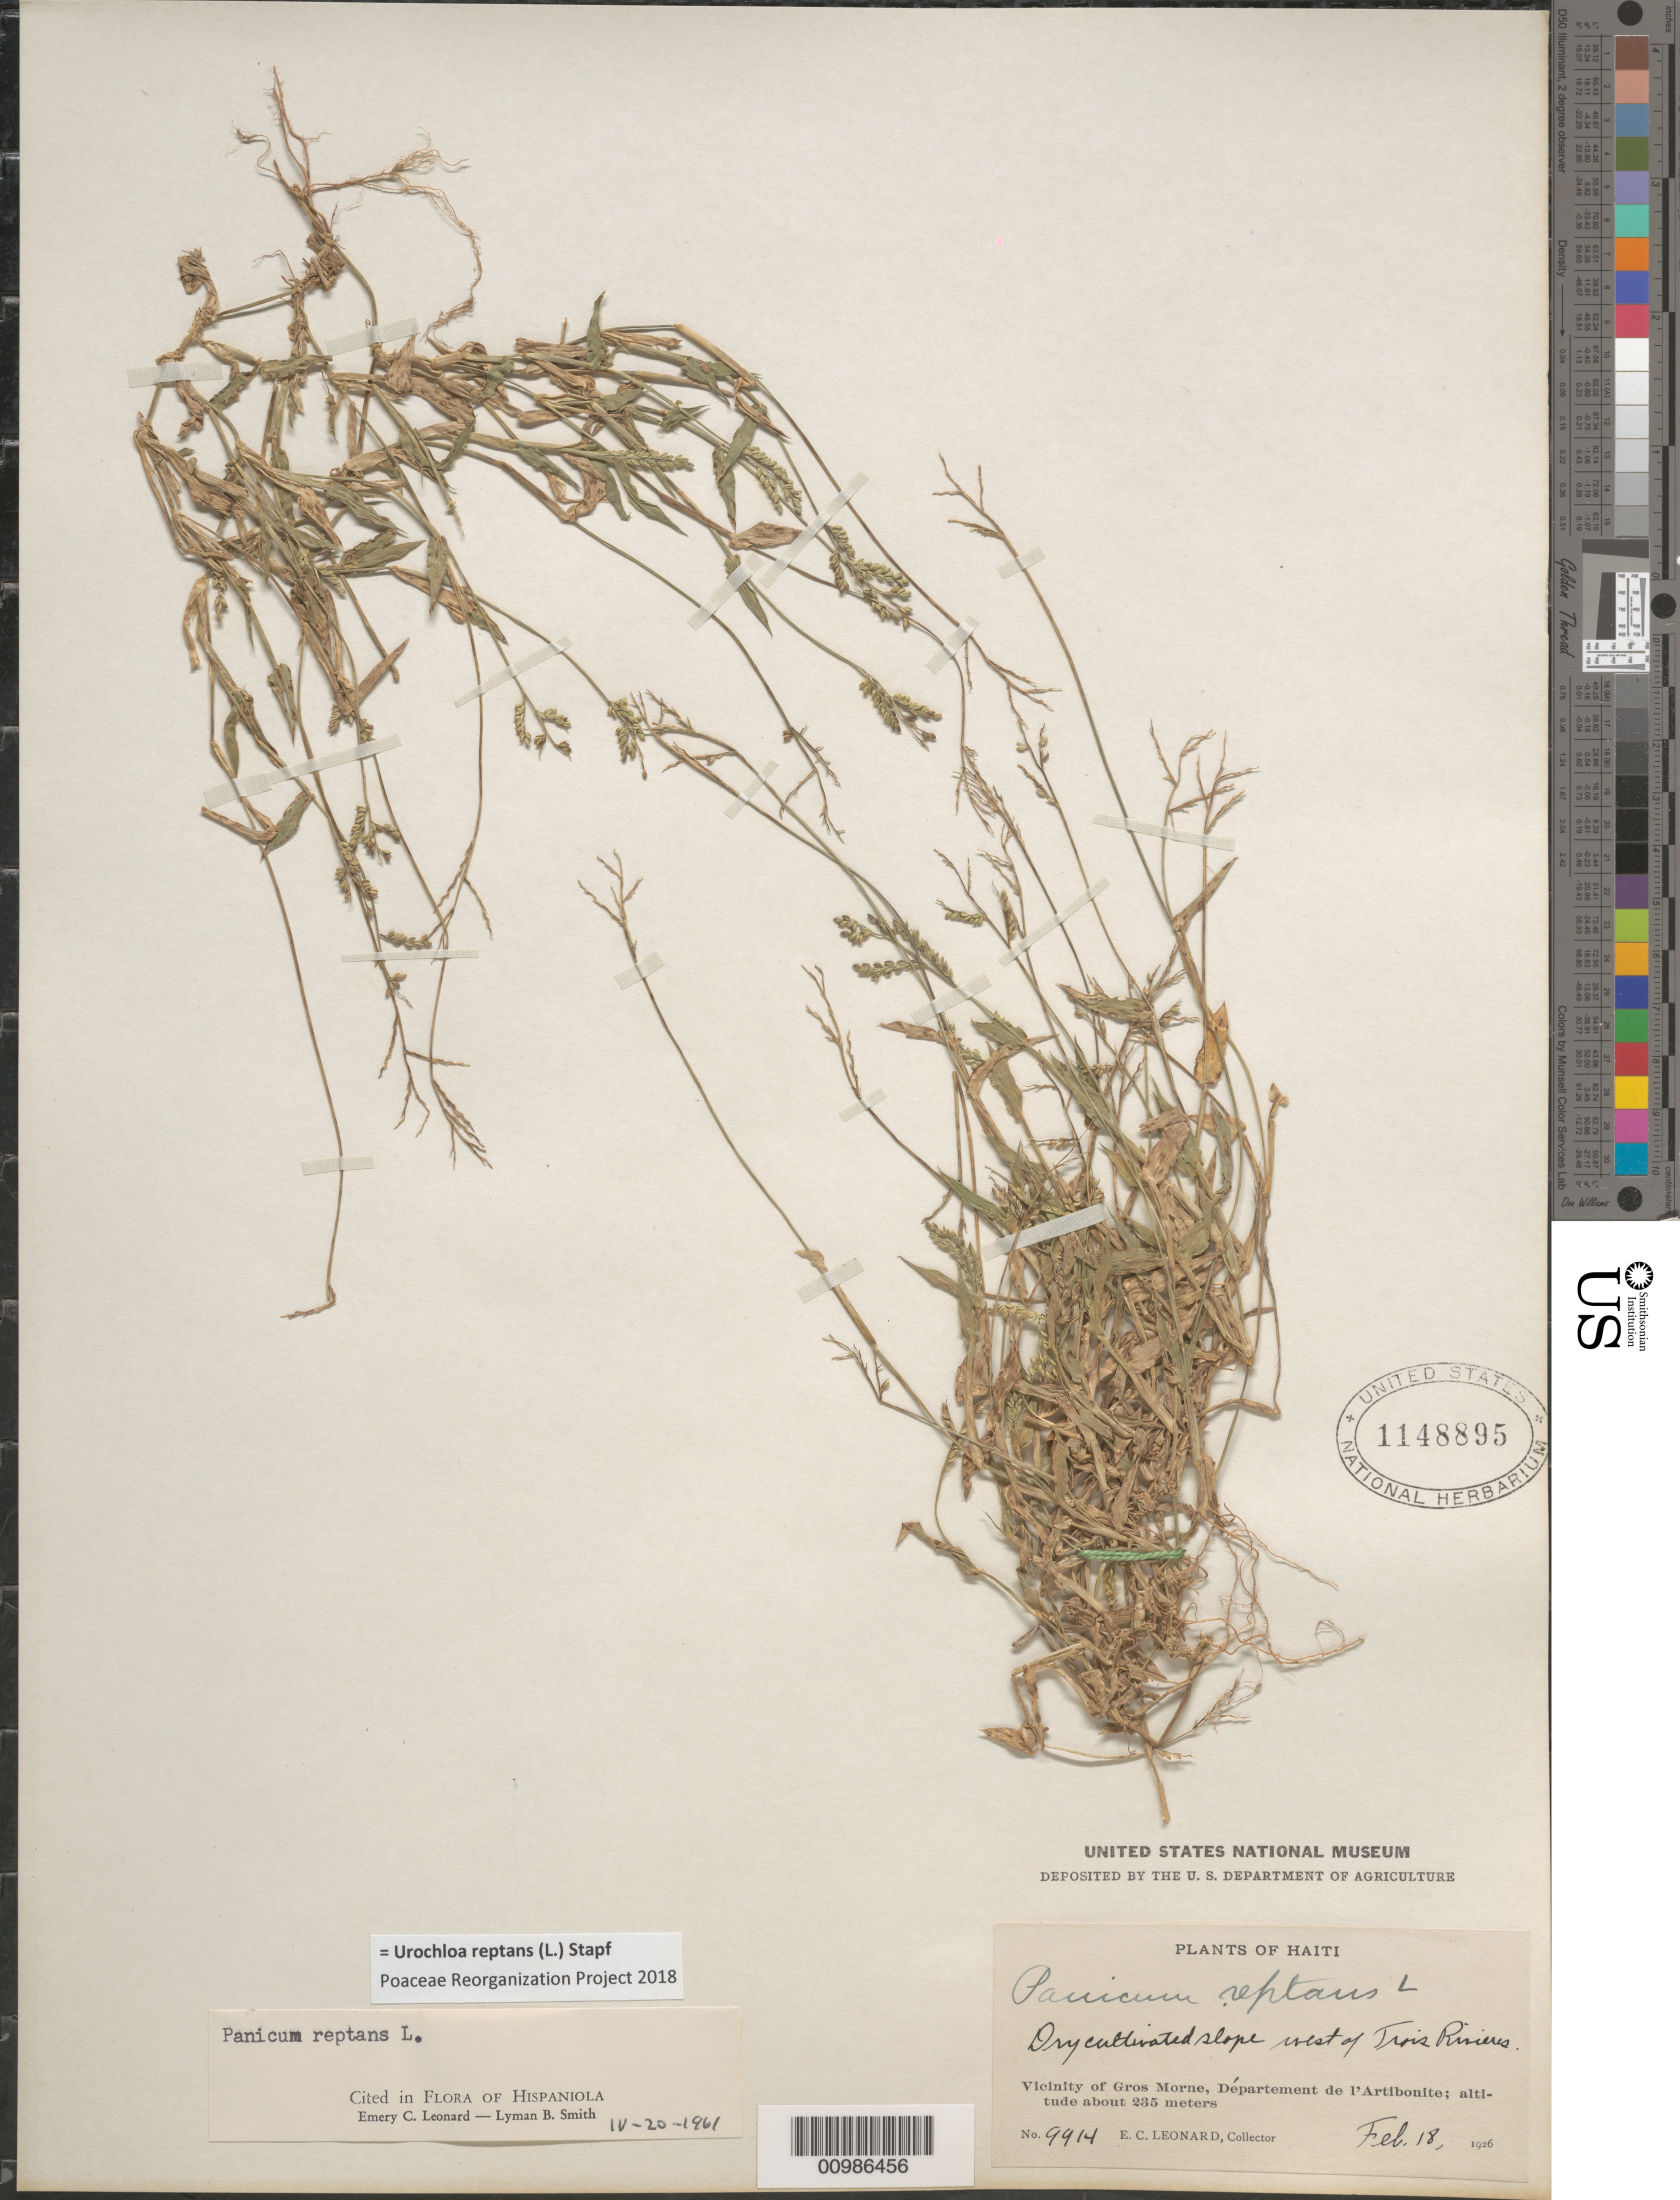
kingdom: Plantae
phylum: Tracheophyta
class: Liliopsida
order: Poales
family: Poaceae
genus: Brachiaria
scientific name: Brachiaria reptans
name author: (L.) C.E. Hubb. & C.A. Gardner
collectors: E. C. Leonard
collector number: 9914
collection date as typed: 18 Feb 1926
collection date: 1926-02-18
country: Haiti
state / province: Artibonite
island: Hispaniola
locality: Vicinity of Gros Morne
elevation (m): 235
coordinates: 0 N, 0 E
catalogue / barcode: US 1148895